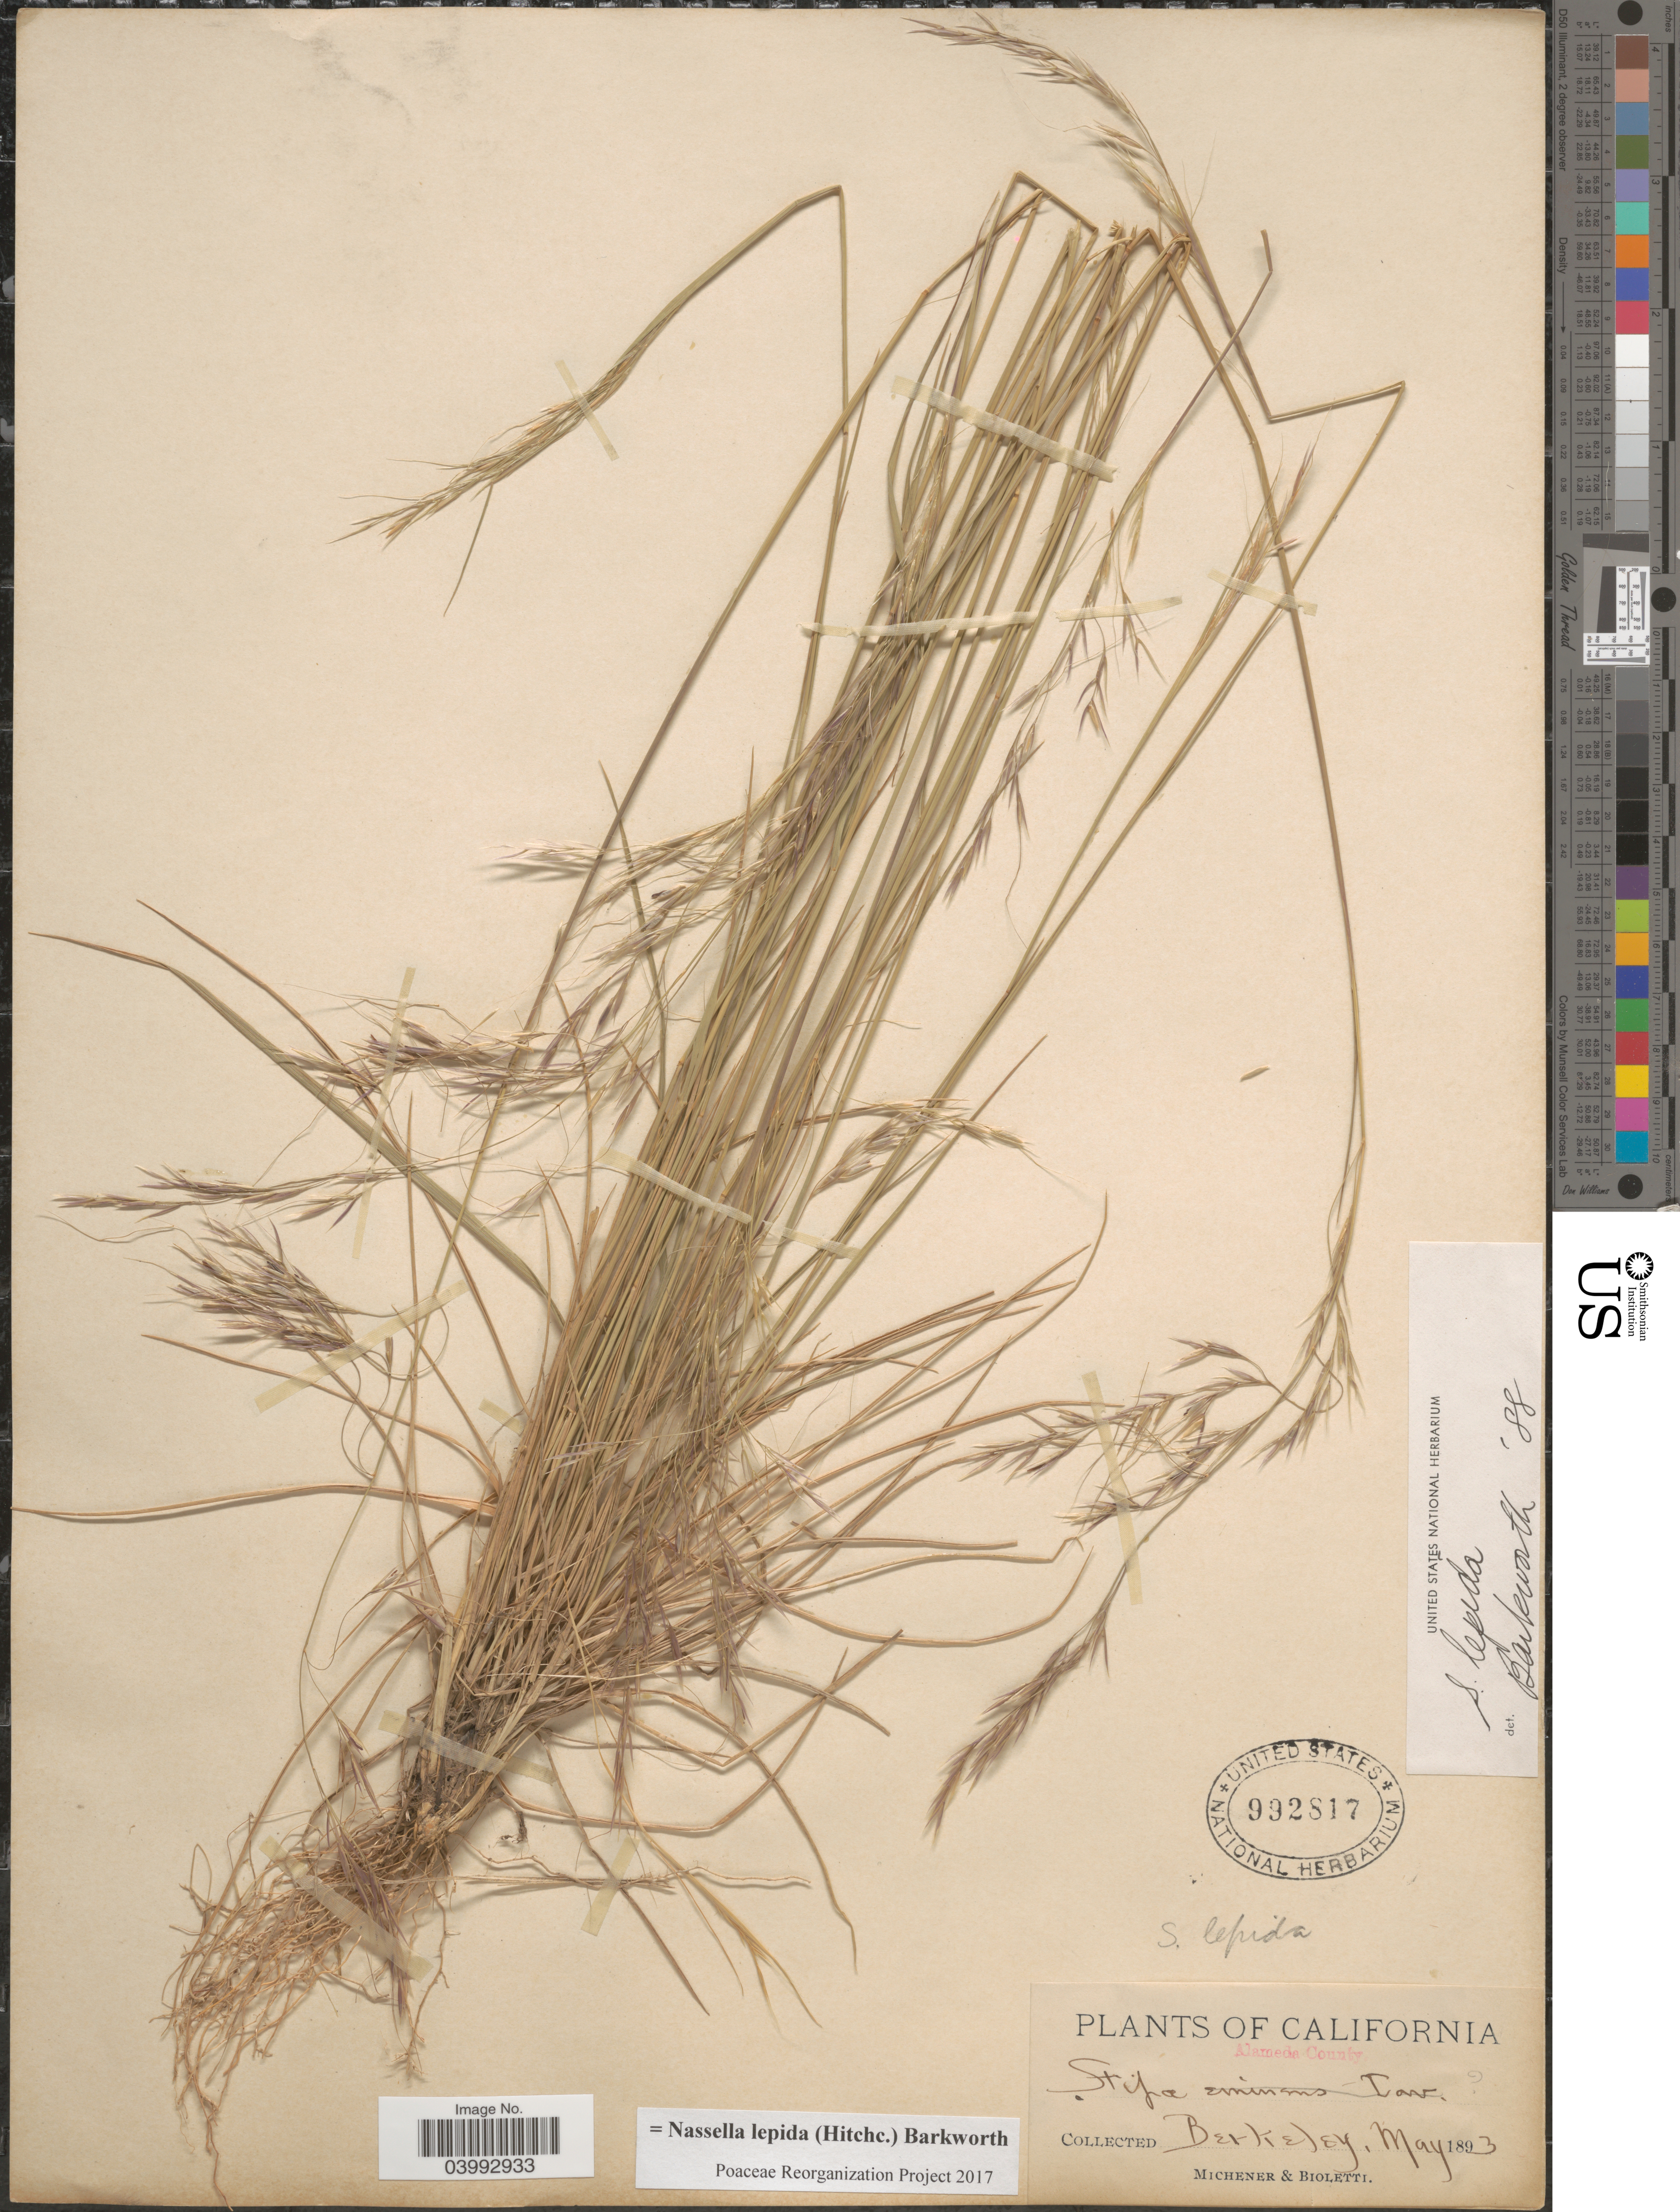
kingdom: Plantae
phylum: Tracheophyta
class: Liliopsida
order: Poales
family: Poaceae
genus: Nassella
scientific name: Nassella lepida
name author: (Hitchc.) Barkworth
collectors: -. Michener & -- Bioletti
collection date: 1893-05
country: United States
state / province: California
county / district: Alameda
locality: Alameda County. Berkeley.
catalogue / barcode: US 992817